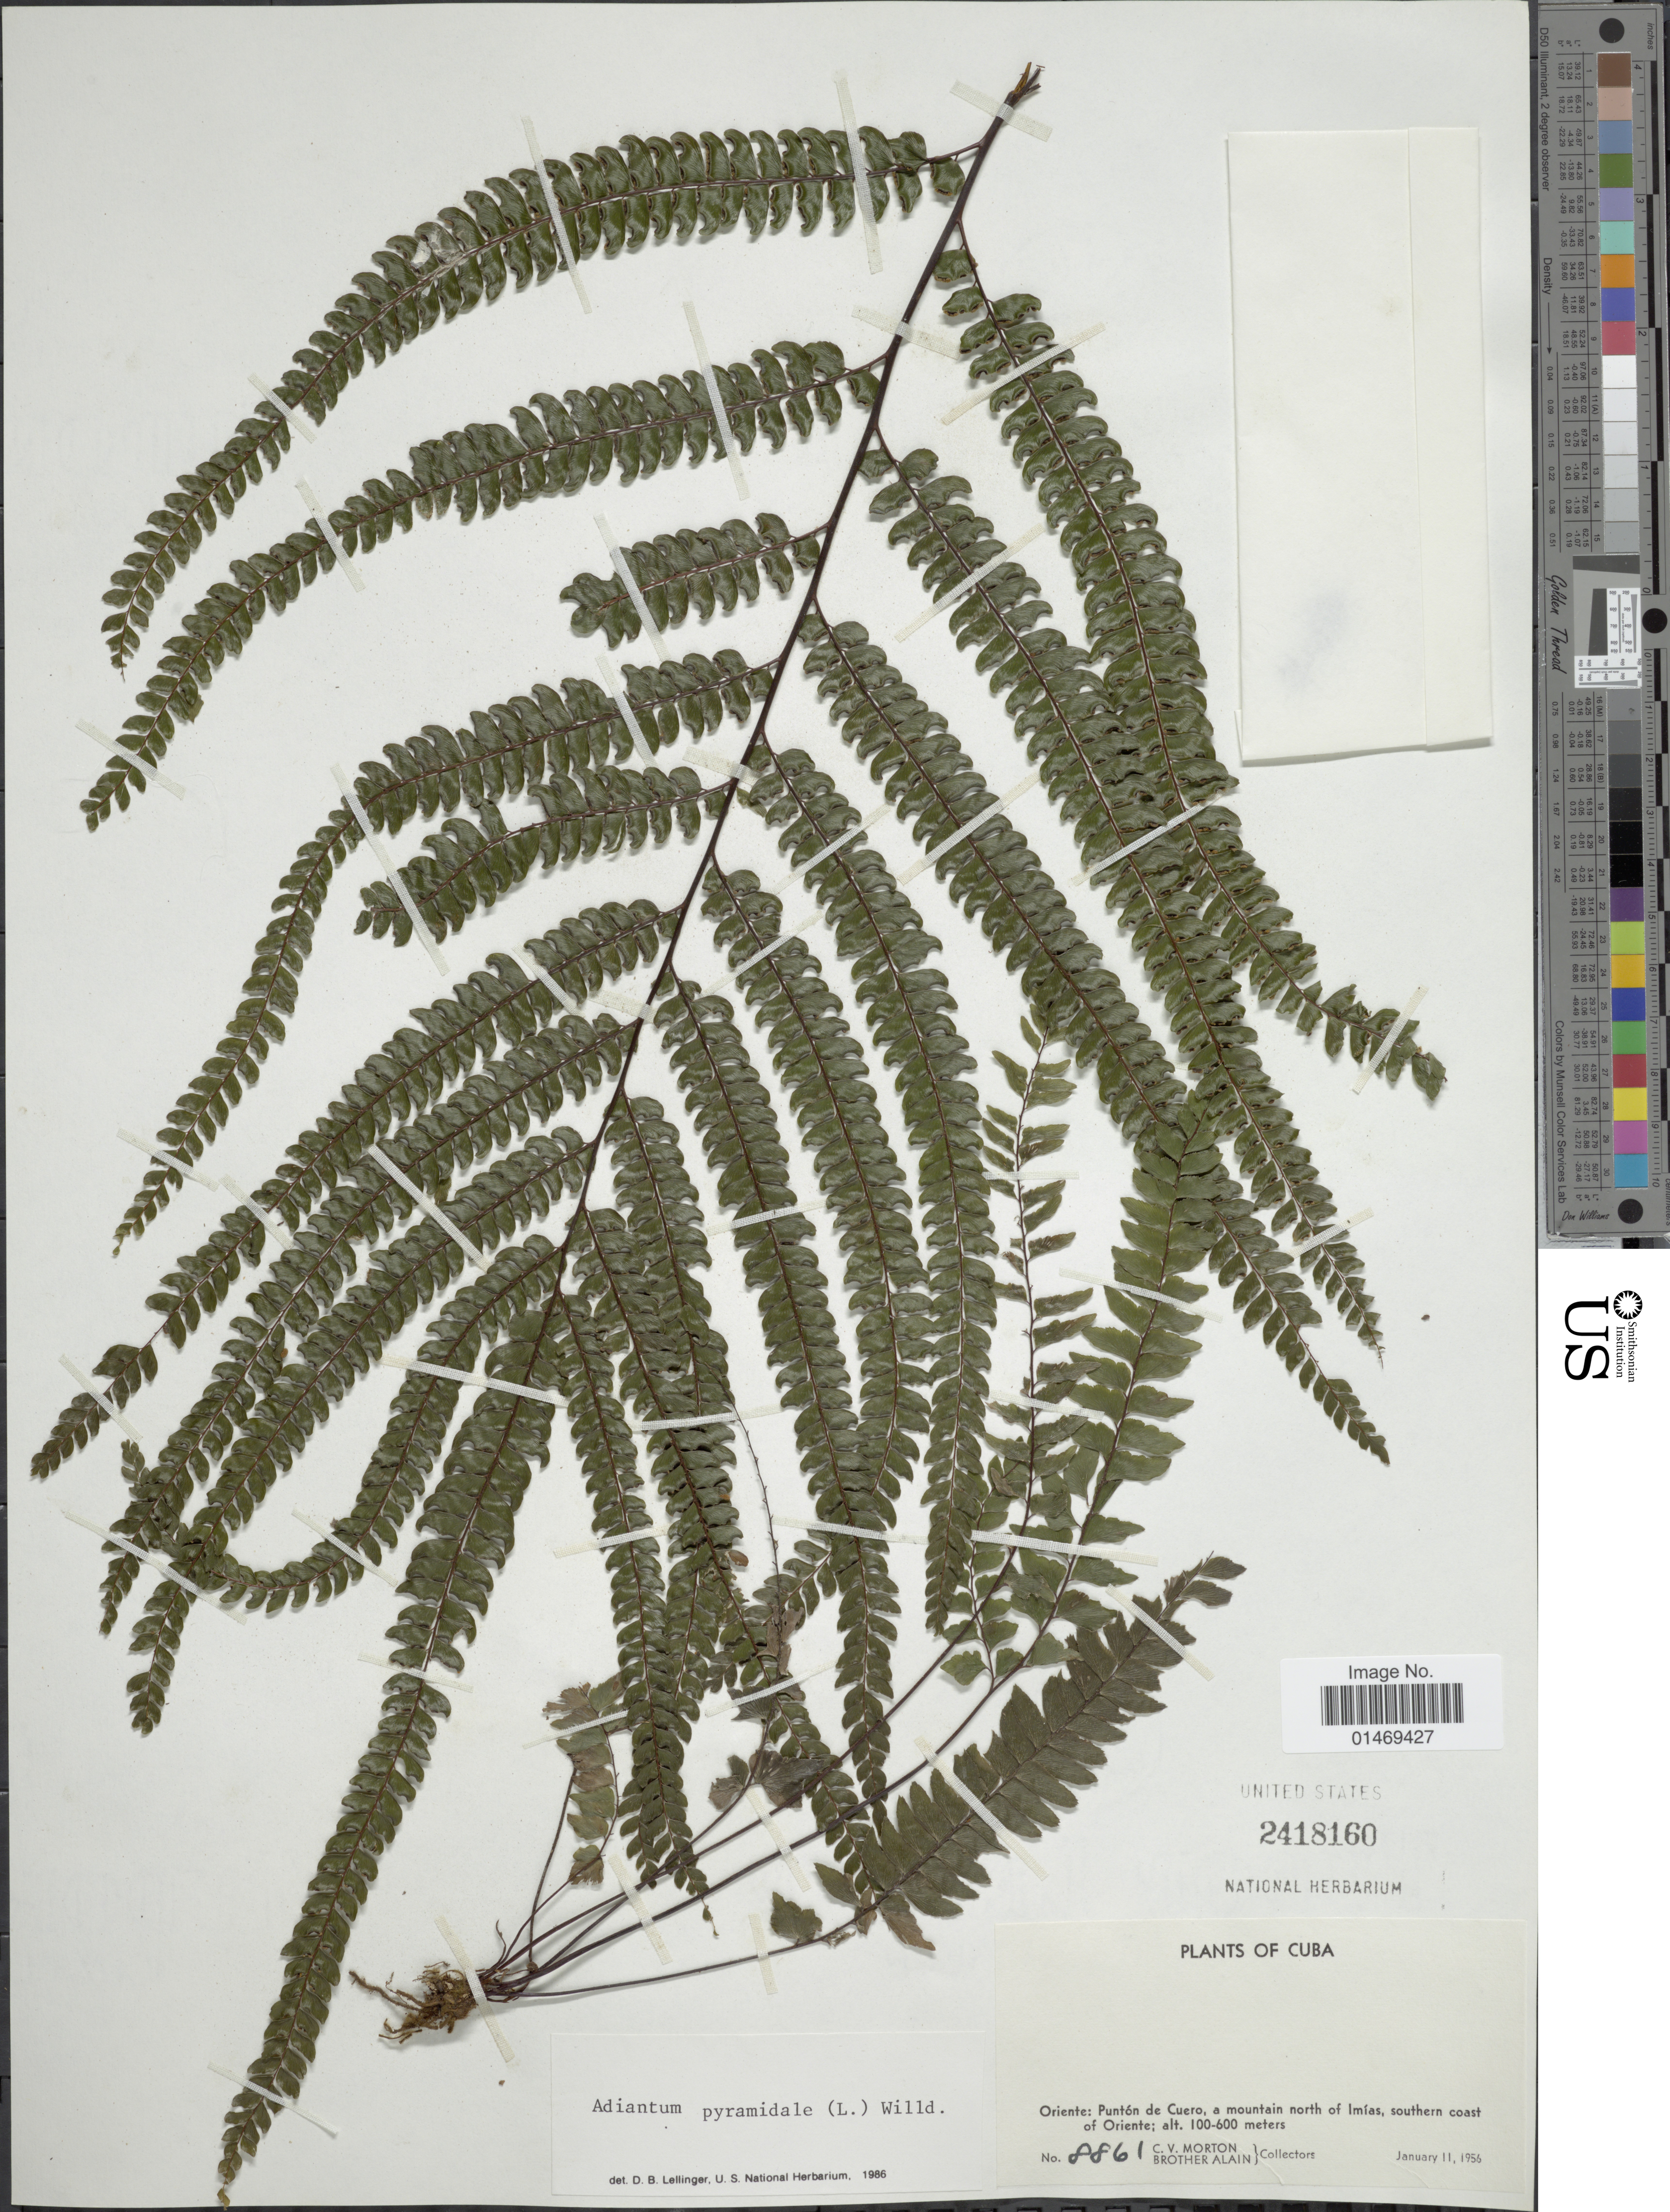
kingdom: Plantae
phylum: Tracheophyta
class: Polypodiopsida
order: Polypodiales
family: Pteridaceae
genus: Adiantum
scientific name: Adiantum pyramidale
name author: (L.) Willd.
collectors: C. V. Morton & Bro. Alain - DO NOT USE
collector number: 8861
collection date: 1956-01-11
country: Cuba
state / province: Oriente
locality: Punton de Cuero, a mountain north of Imias, southern coast of Oriente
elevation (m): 100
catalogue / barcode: US 2418160